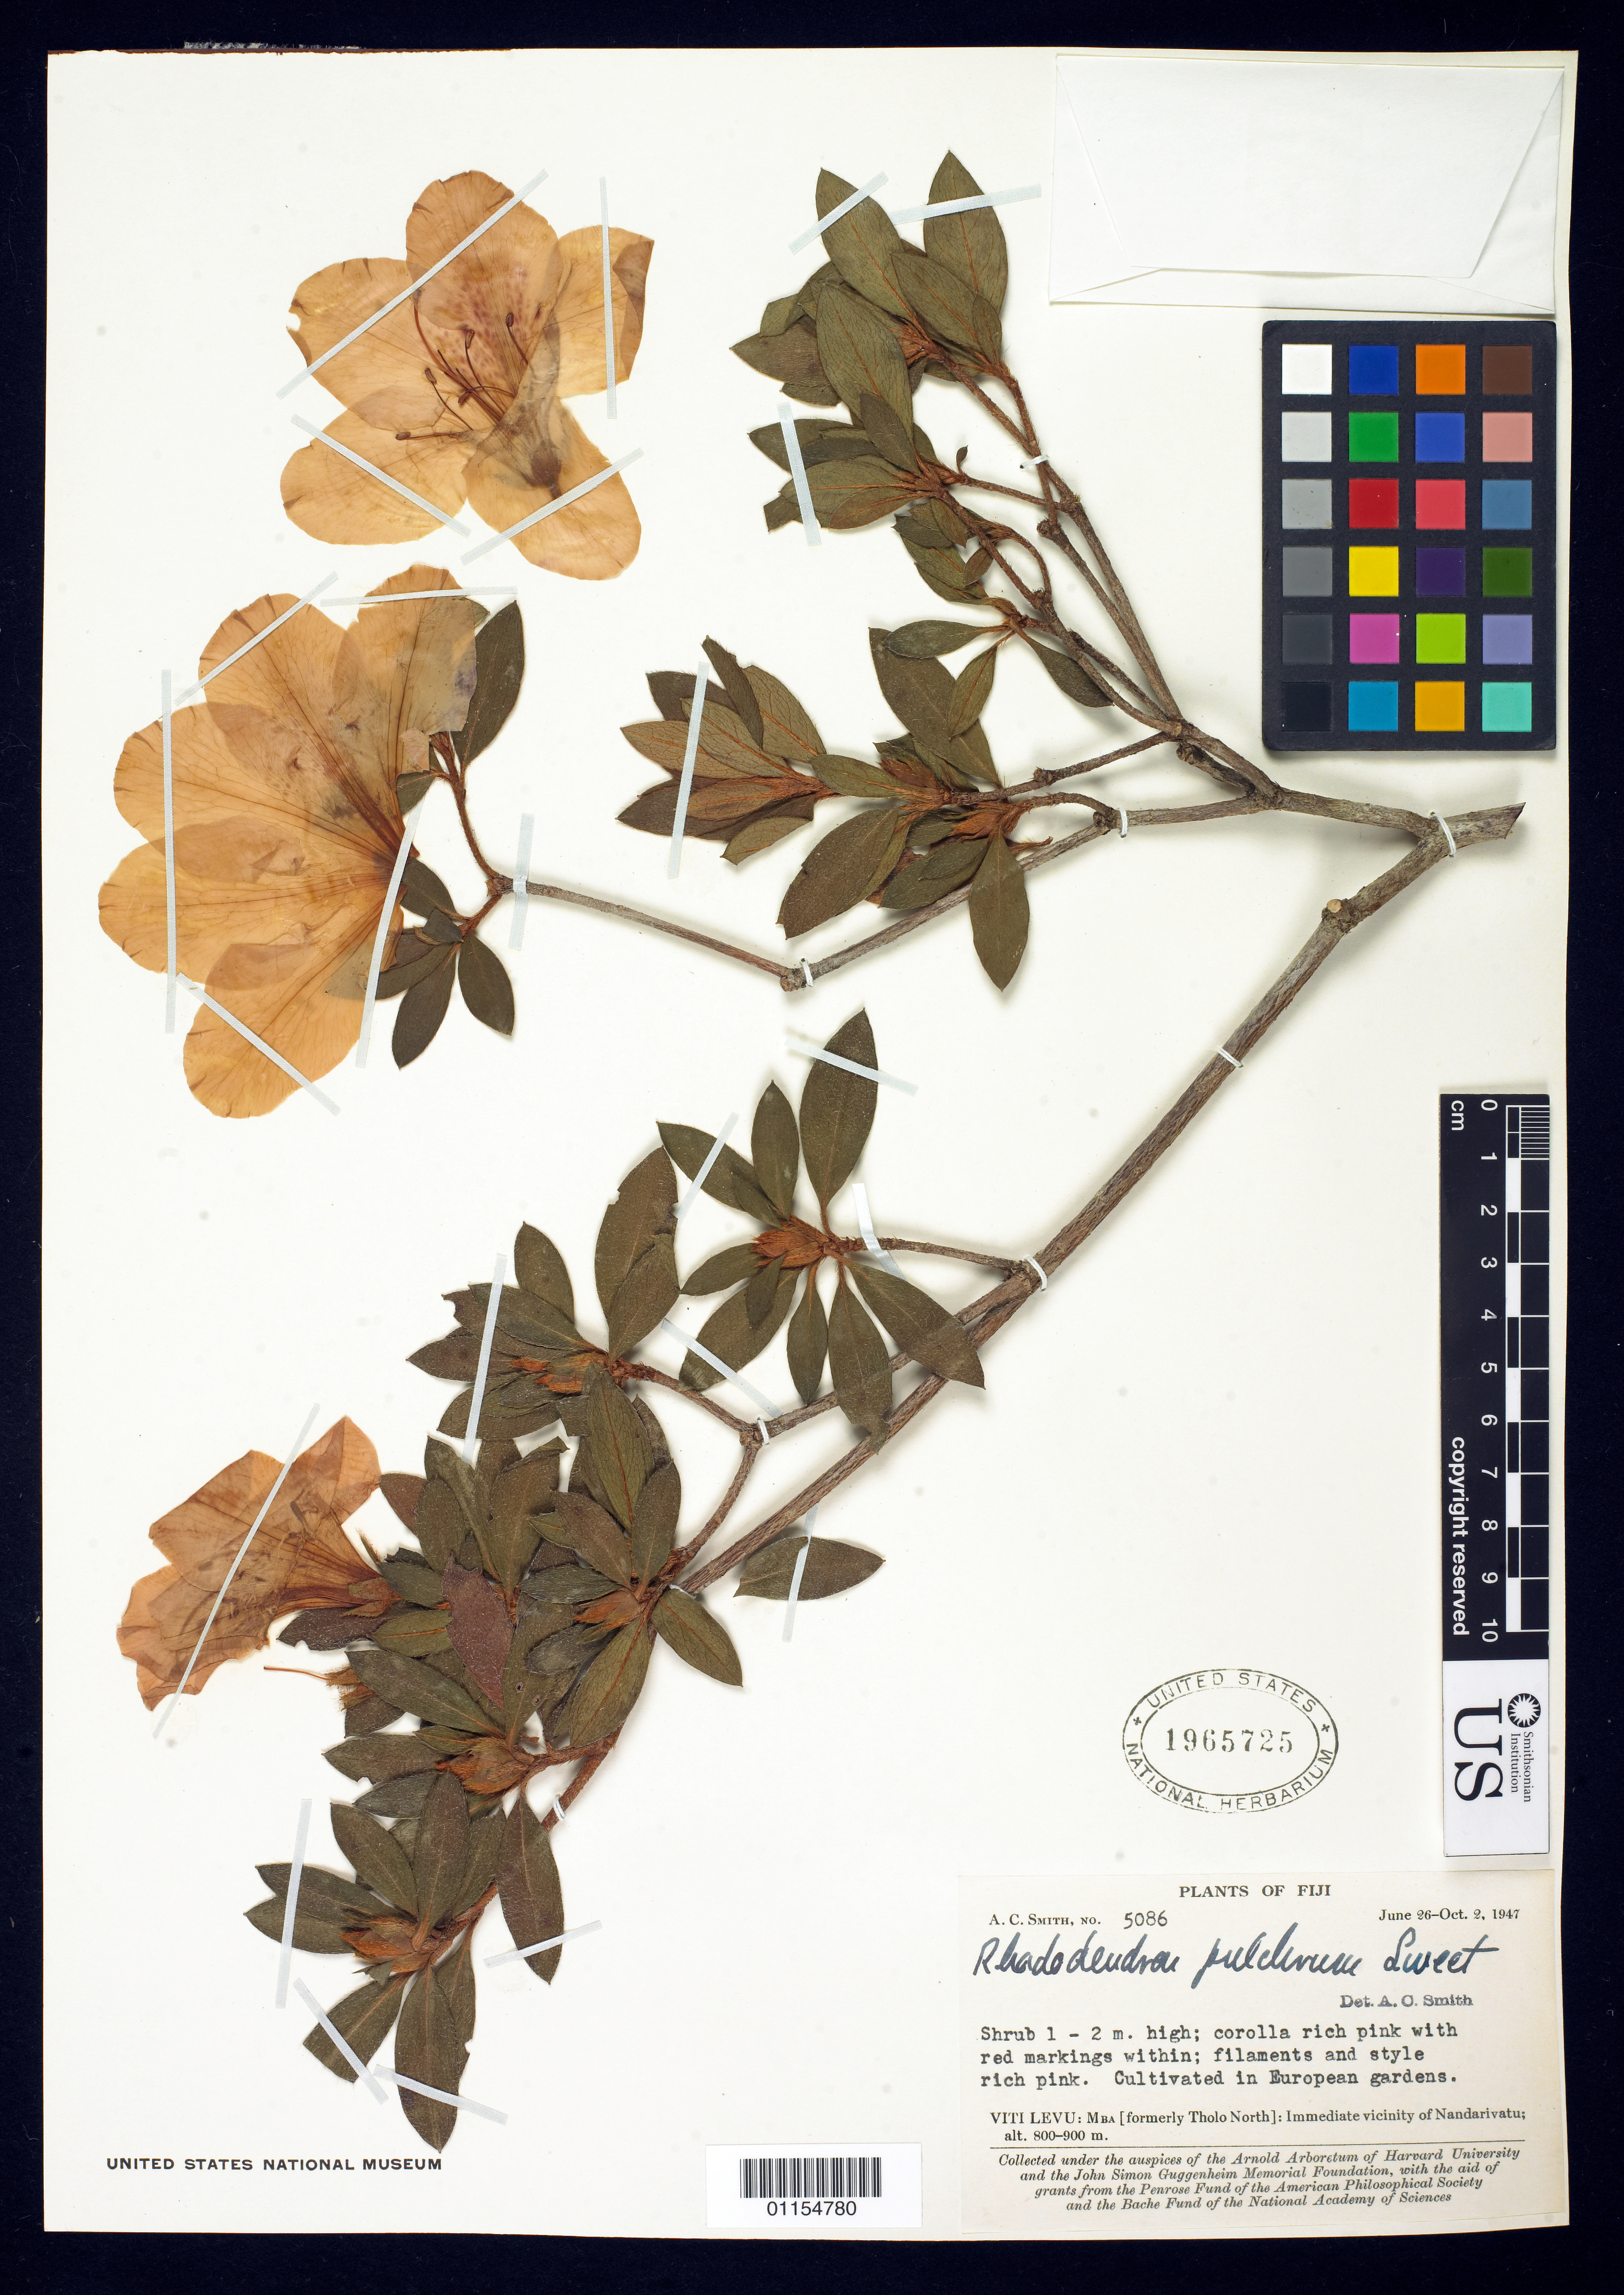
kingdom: Plantae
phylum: Tracheophyta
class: Magnoliopsida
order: Ericales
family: Ericaceae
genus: Rhododendron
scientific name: Rhododendron pulchrum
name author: Sweet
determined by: Smith, A. C.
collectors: A. C. Smith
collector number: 5086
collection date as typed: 26 Jun 1947 to 02 Oct 1947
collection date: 1947-06-26/1947-10-02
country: Fiji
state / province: Western Division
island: Viti Levu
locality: Mba Prov.: immediate vicinity of Nandarivatu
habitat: European style garden.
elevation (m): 800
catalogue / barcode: US 1965725